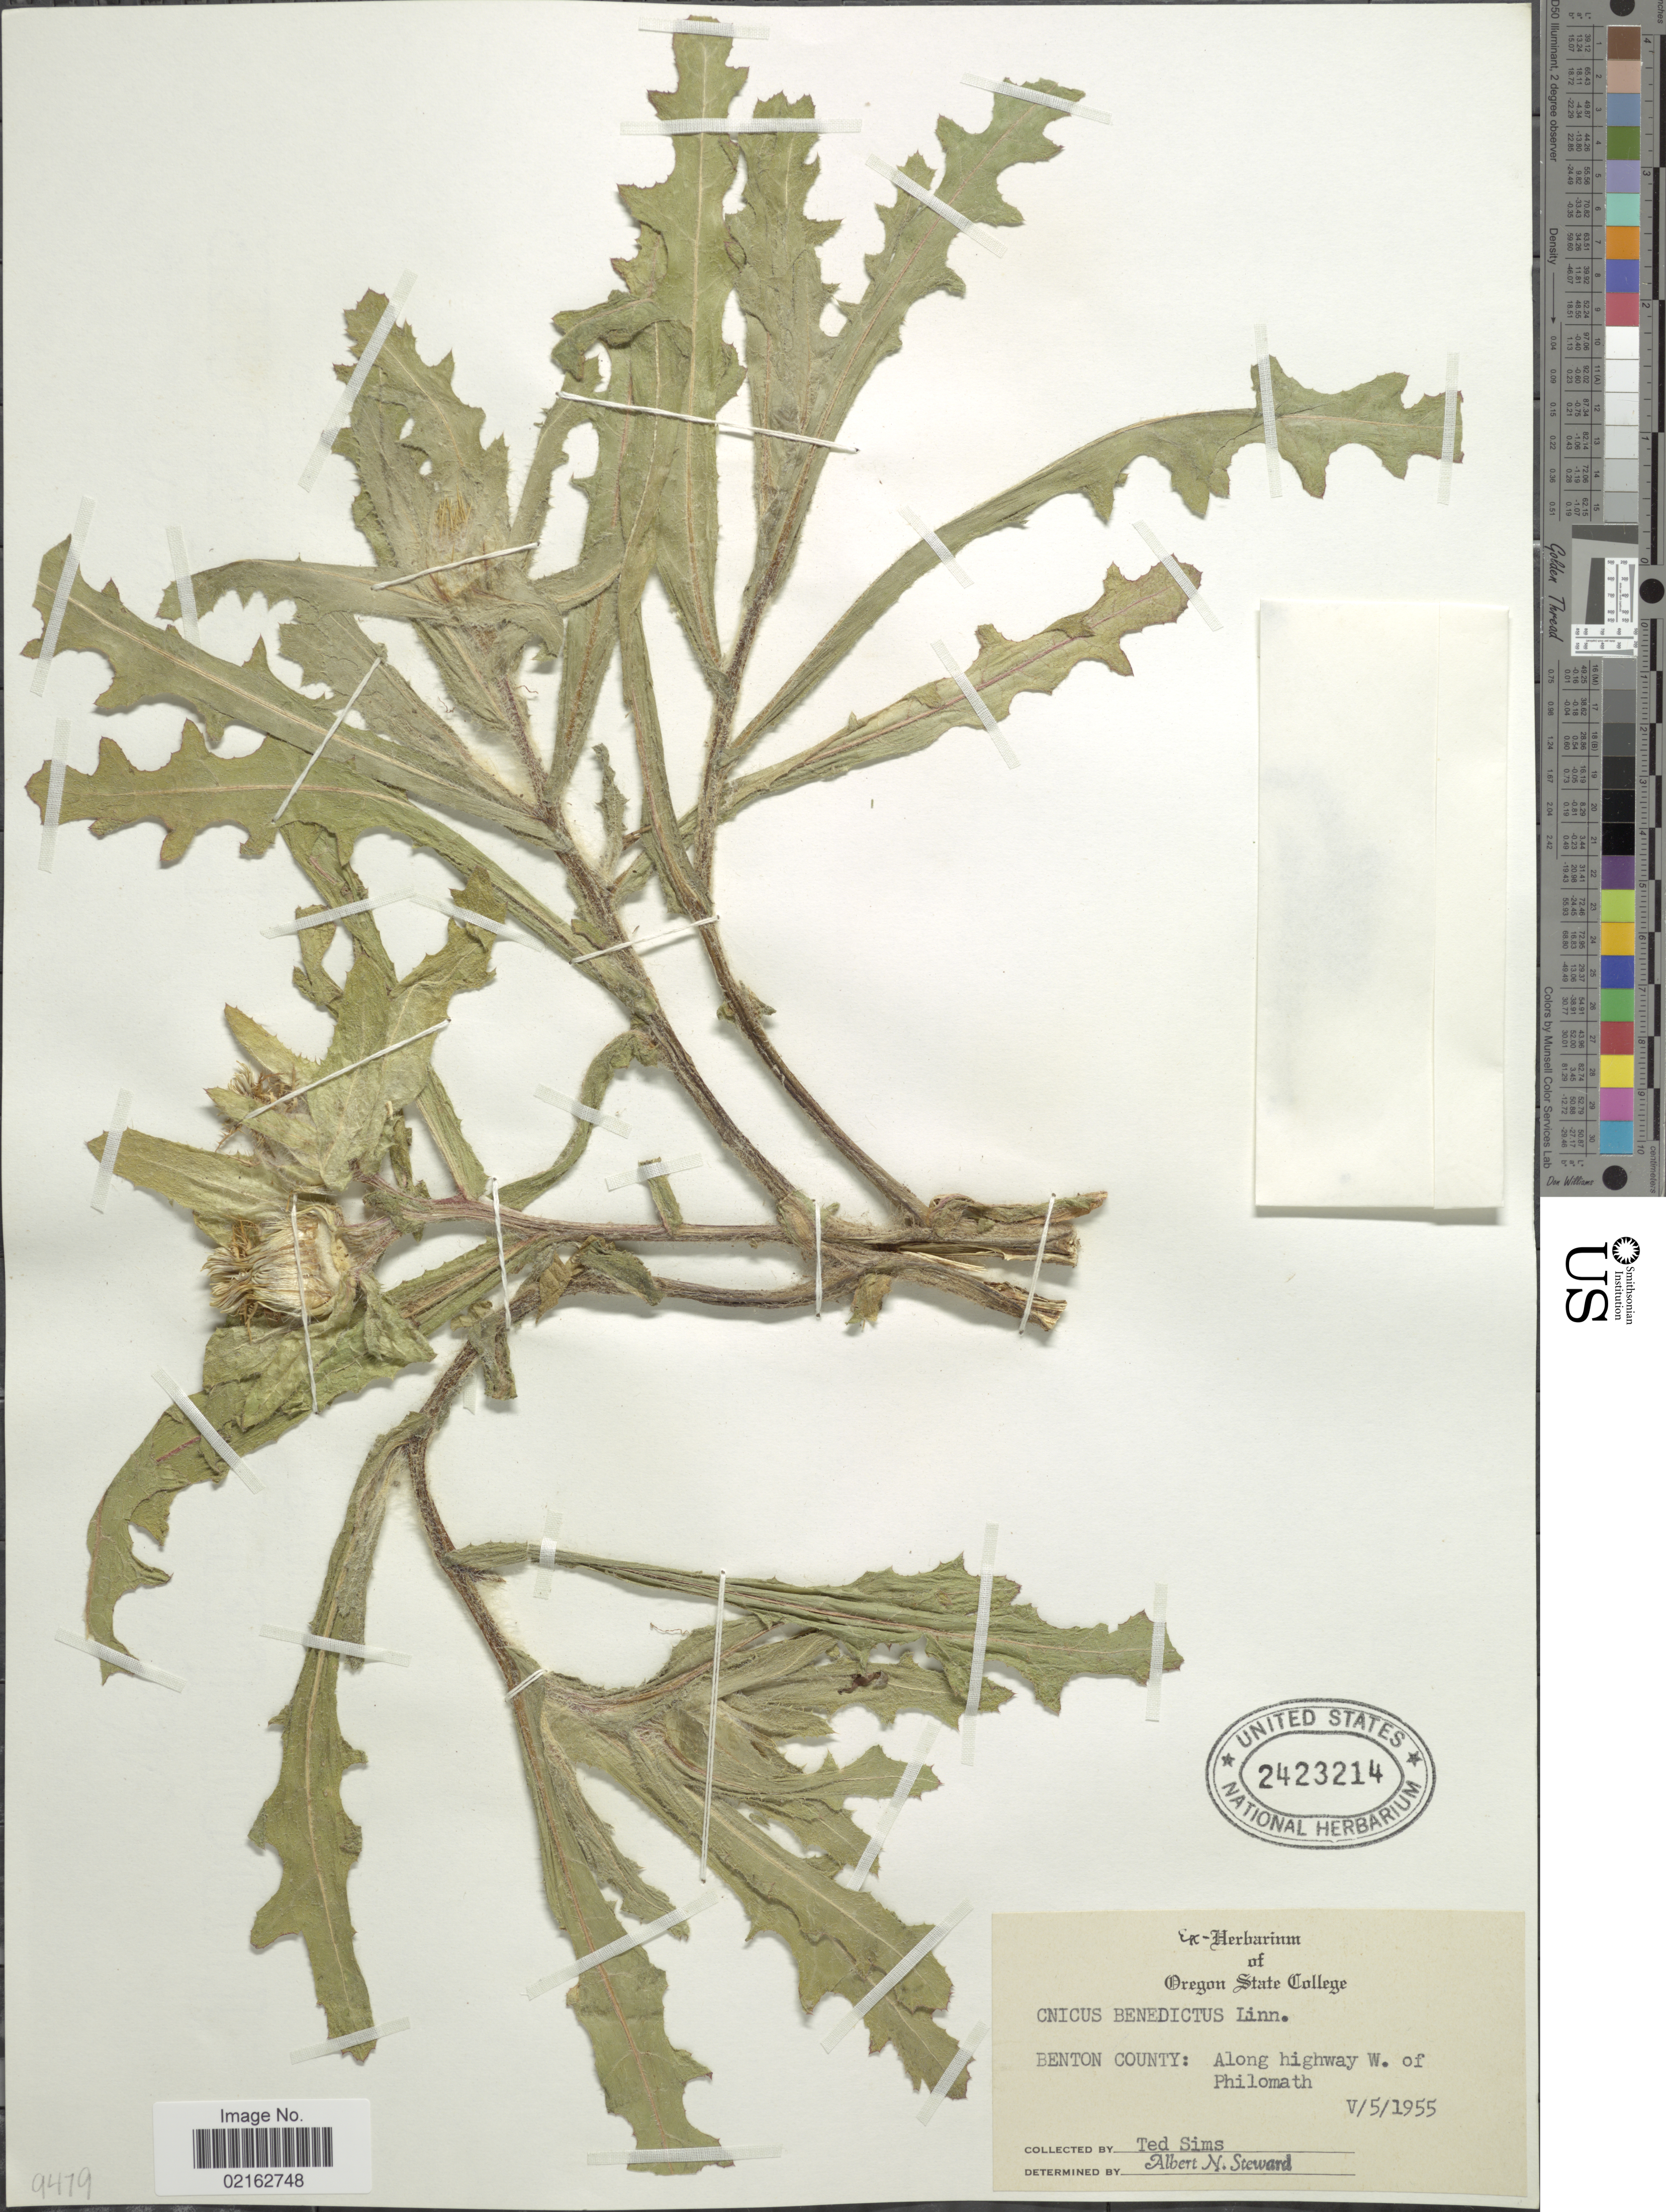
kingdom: Plantae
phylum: Tracheophyta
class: Magnoliopsida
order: Asterales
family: Asteraceae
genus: Centaurea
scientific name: Centaurea benedicta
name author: (L.) L.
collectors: T. Sims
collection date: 1955-05-05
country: United States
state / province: Oregon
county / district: Benton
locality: Benton County: Along highway W. of Philomath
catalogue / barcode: US 2423214